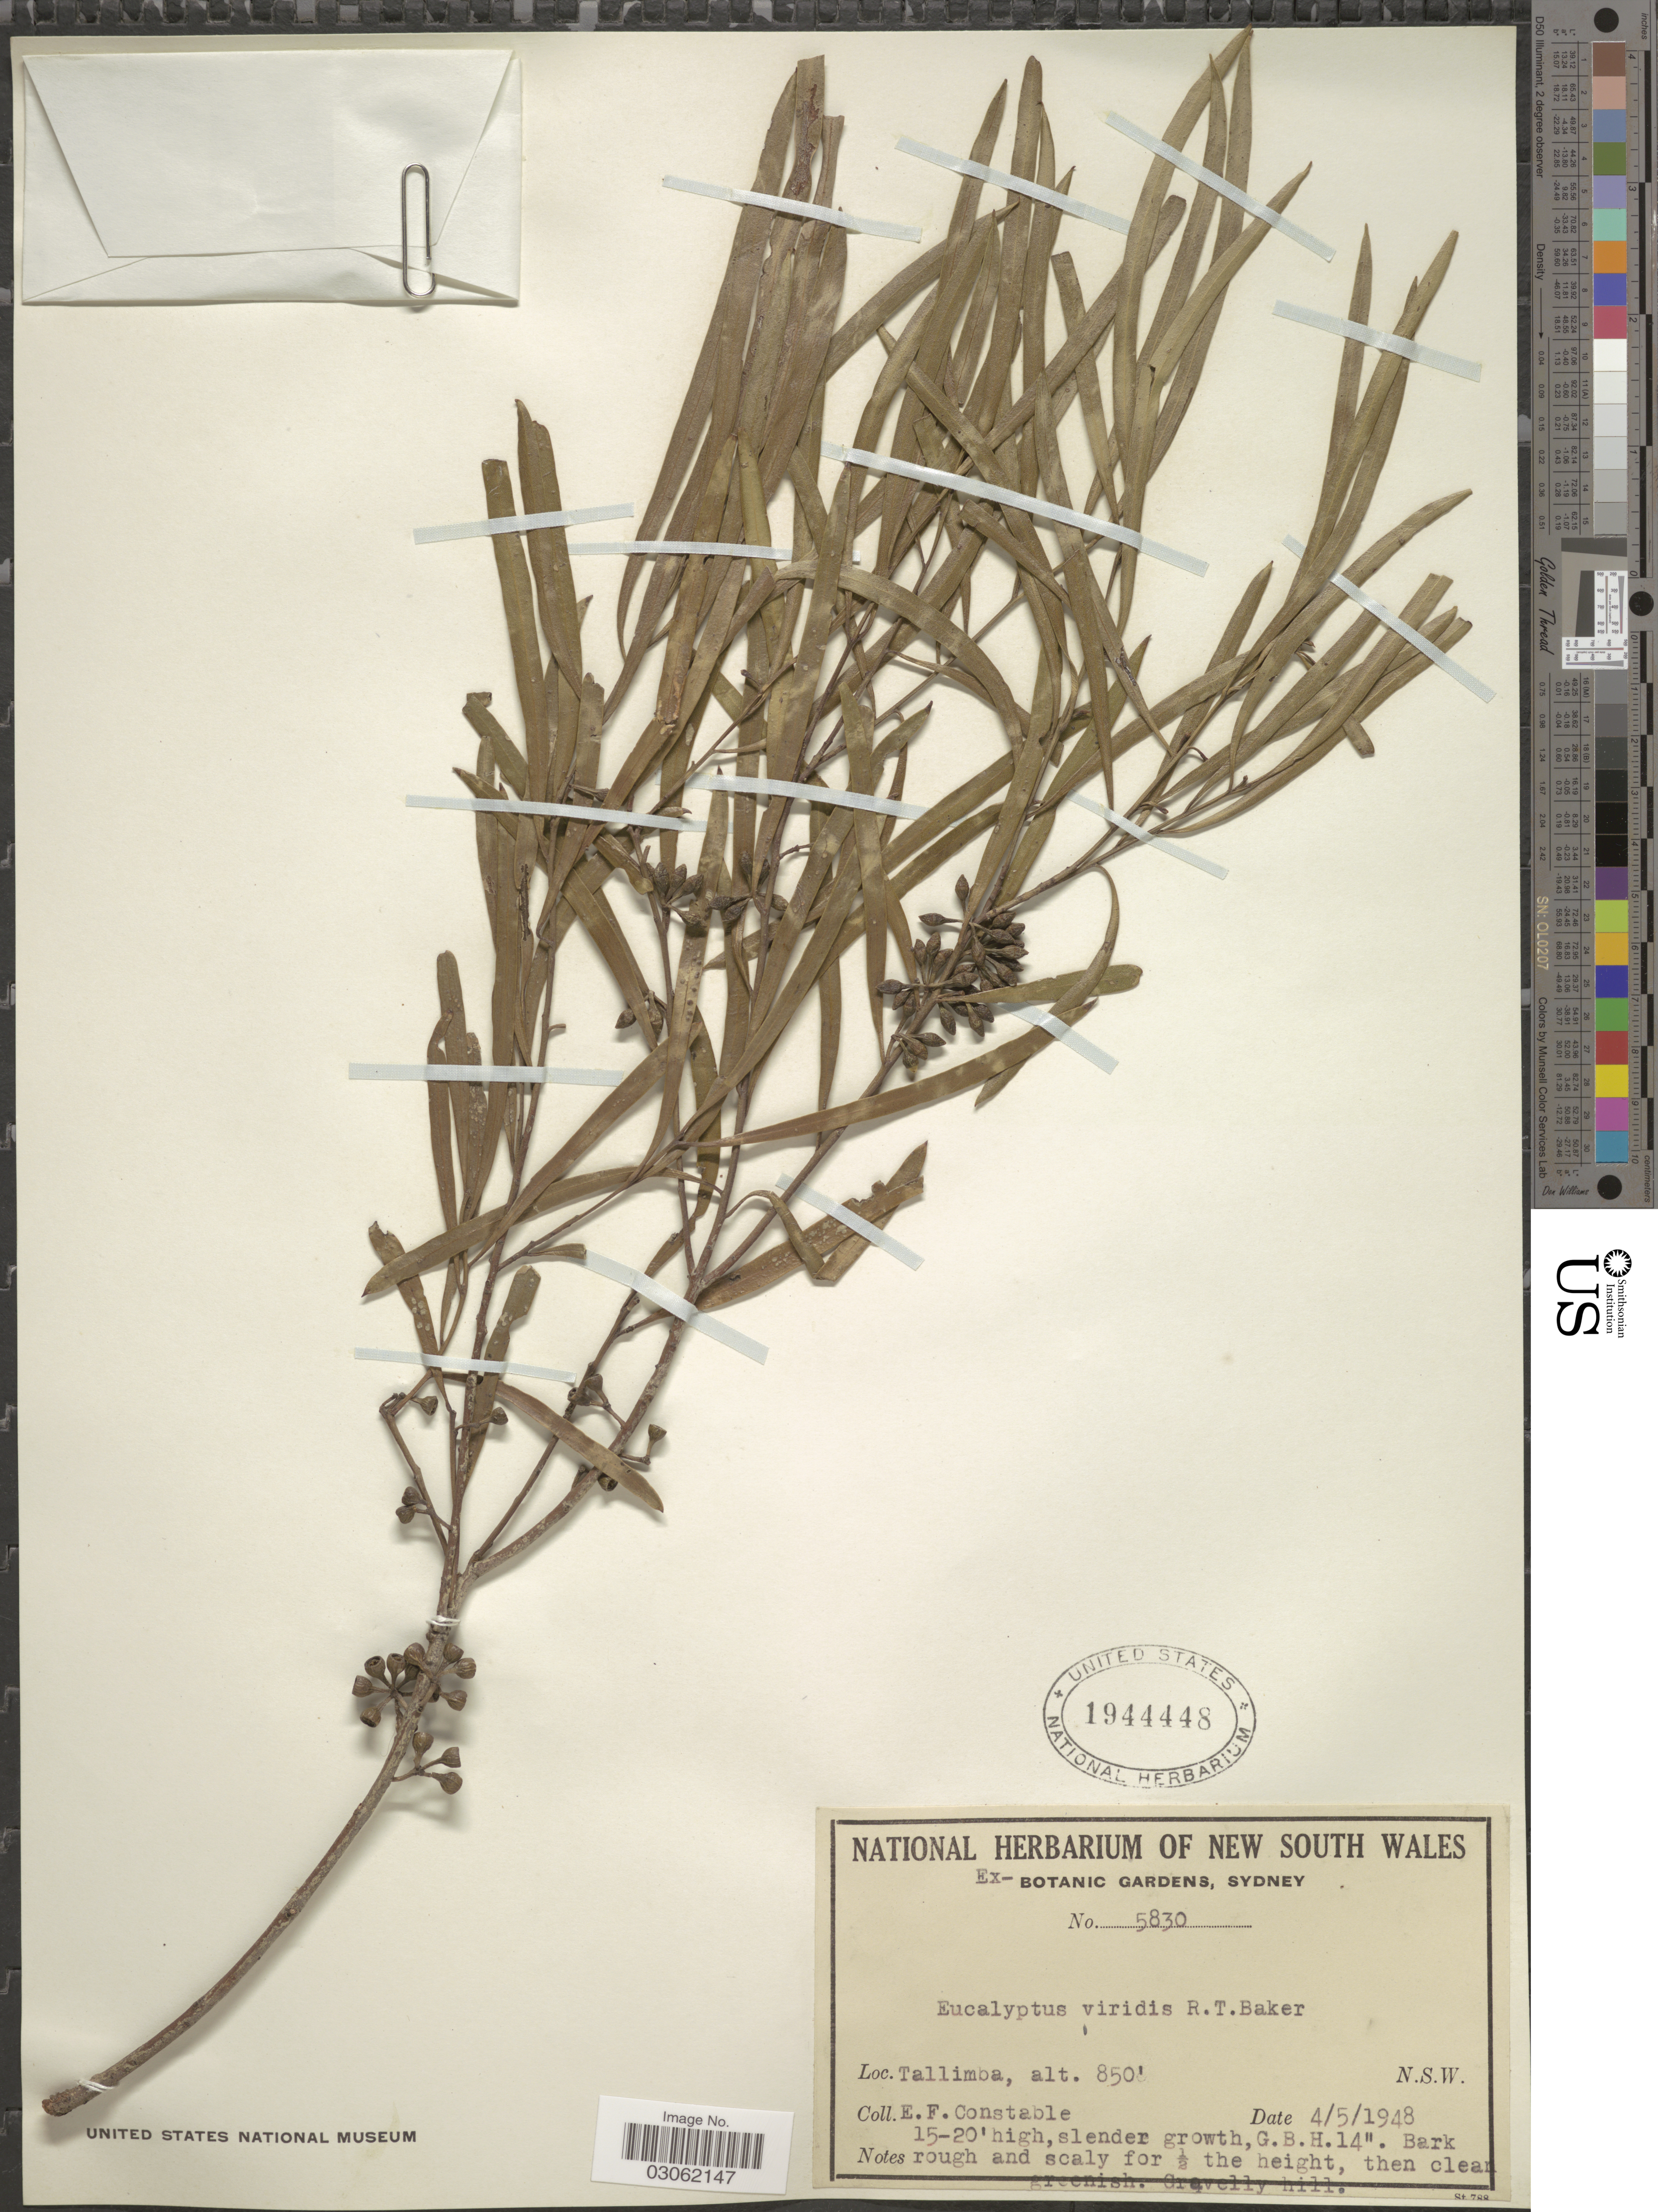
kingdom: Plantae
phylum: Tracheophyta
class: Magnoliopsida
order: Myrtales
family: Myrtaceae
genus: Eucalyptus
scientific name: Eucalyptus viridis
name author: R.T. Baker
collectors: E. F. Constable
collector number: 5830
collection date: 1948-05-04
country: Australia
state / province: New South Wales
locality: Tallimba. N. S. W.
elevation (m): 259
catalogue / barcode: US 1944448